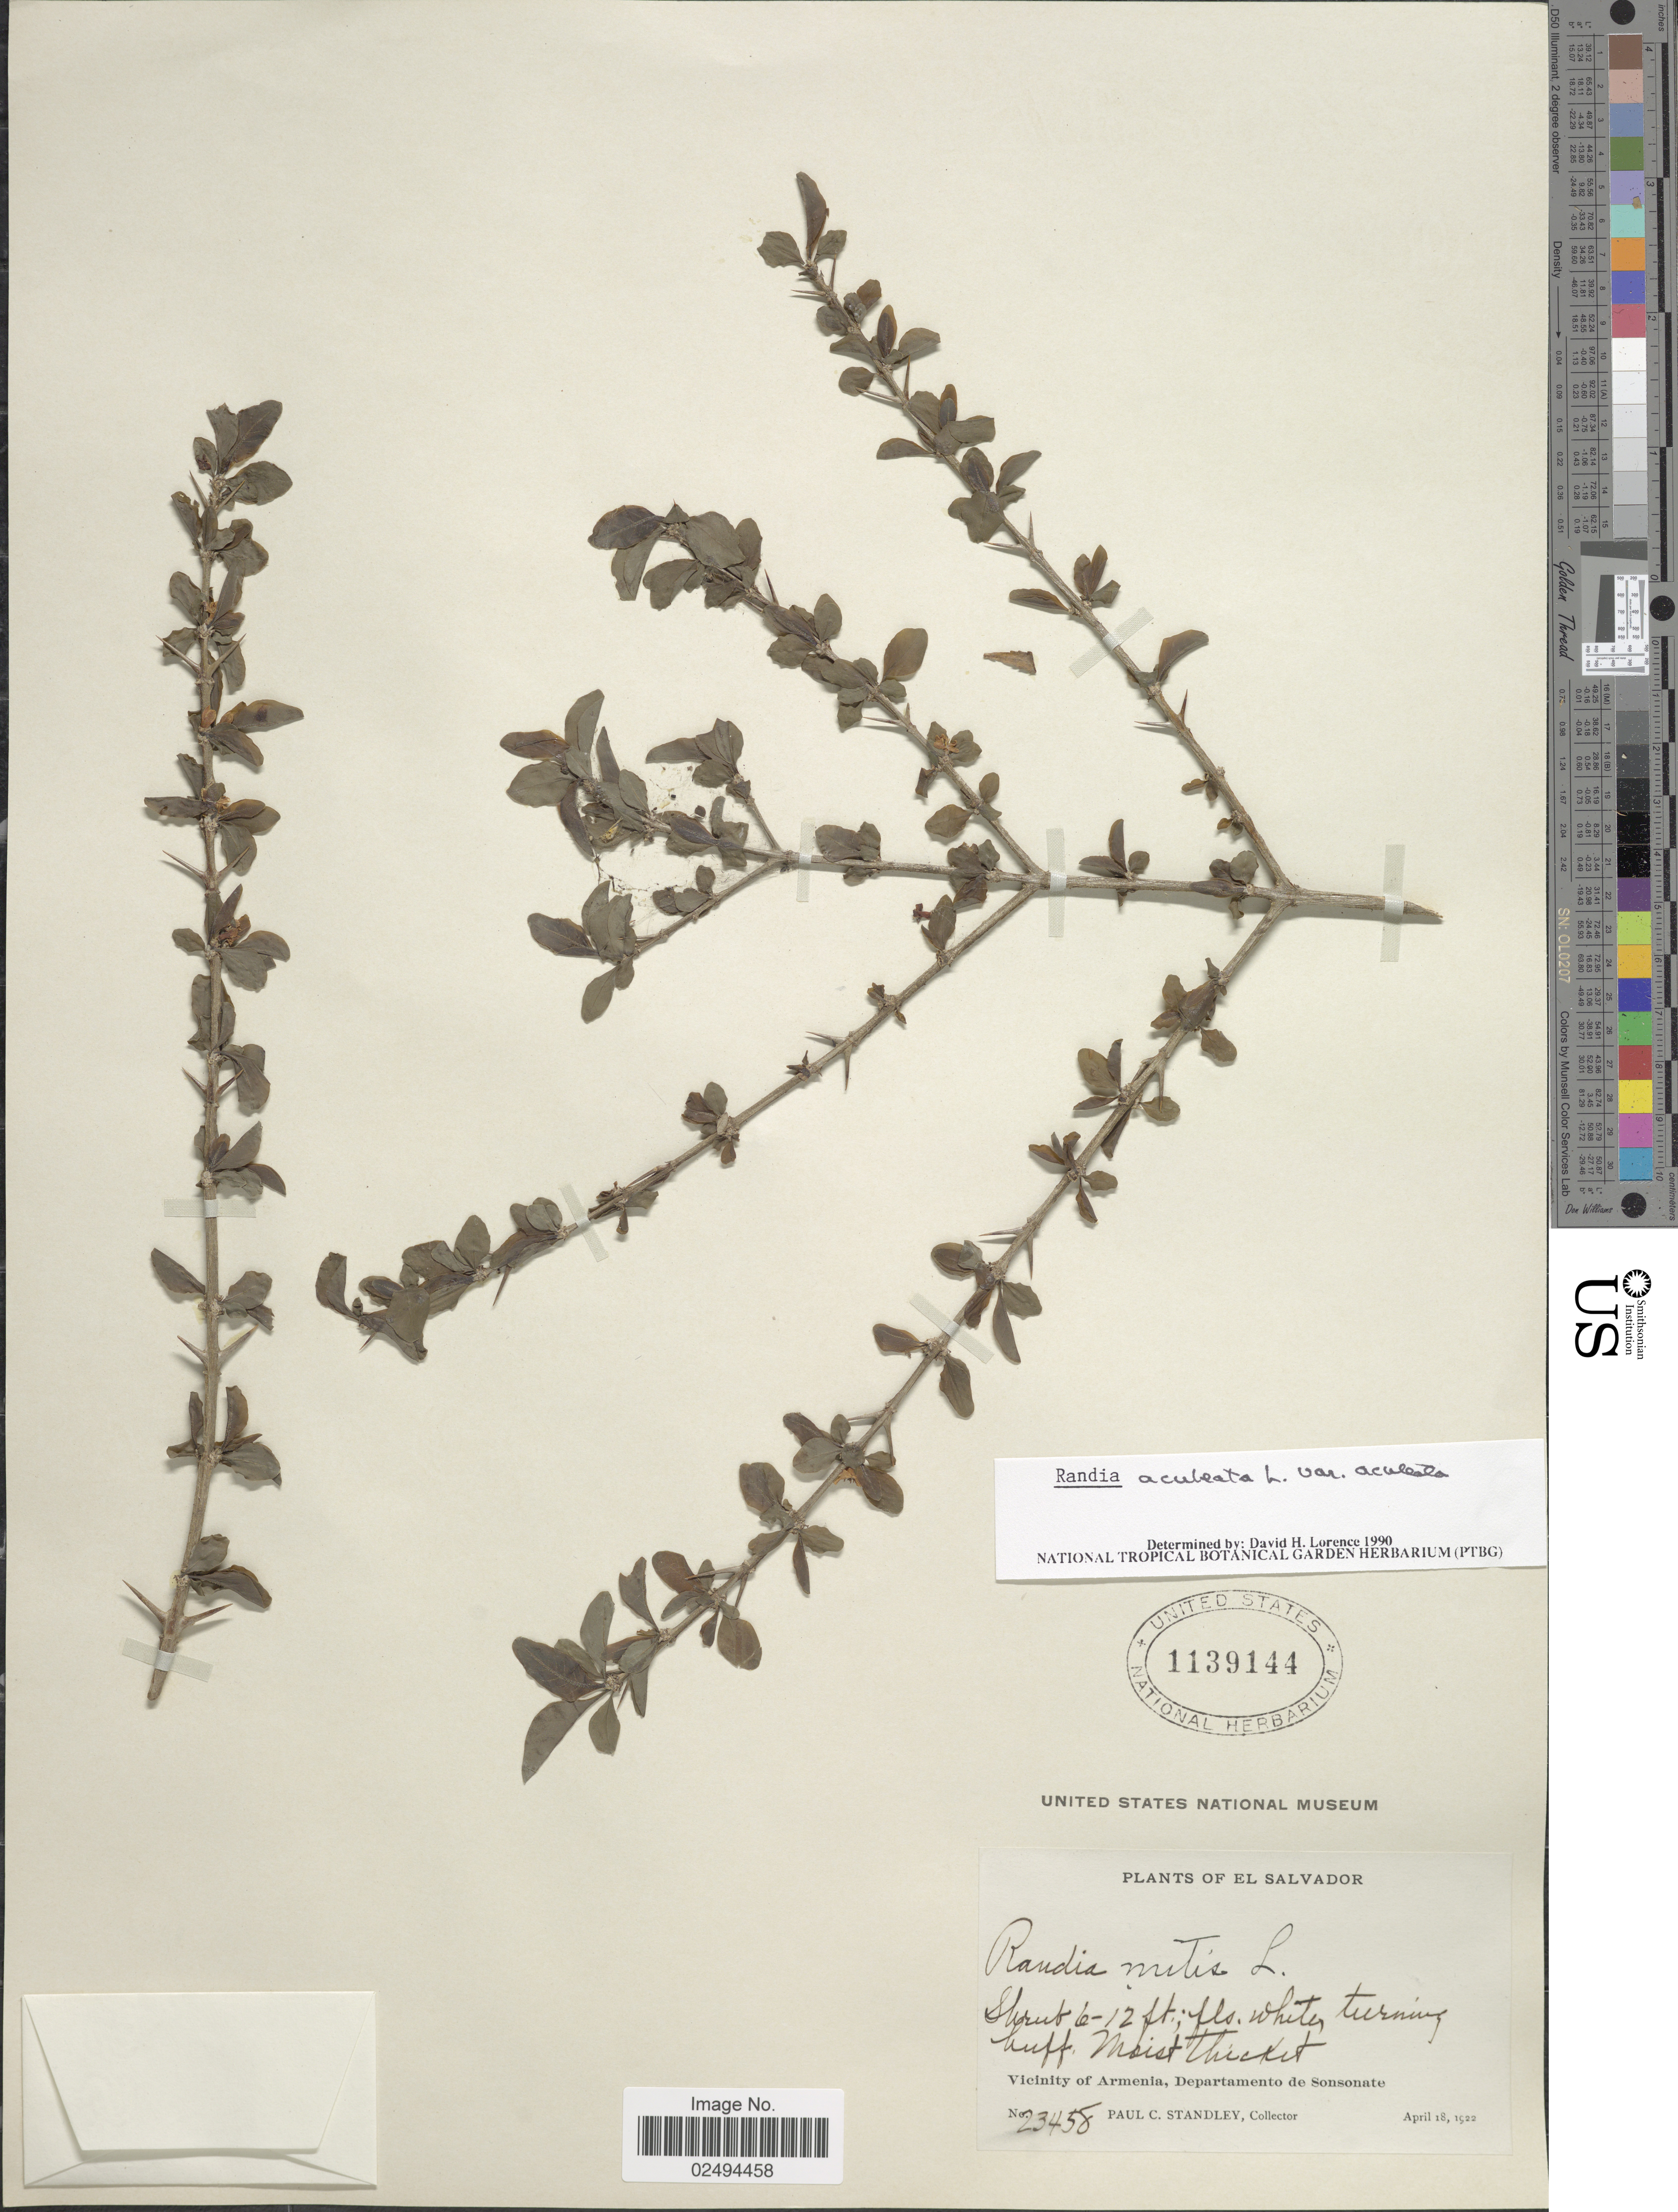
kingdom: Plantae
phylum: Tracheophyta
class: Magnoliopsida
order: Gentianales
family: Rubiaceae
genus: Randia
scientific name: Randia aculeata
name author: L.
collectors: P. C. Standley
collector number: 23458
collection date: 1922-04-18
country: El Salvador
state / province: Sonsonate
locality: Moist thicket. Vicinity of Armenia, Departamento de Sonsonate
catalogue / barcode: US 1139144